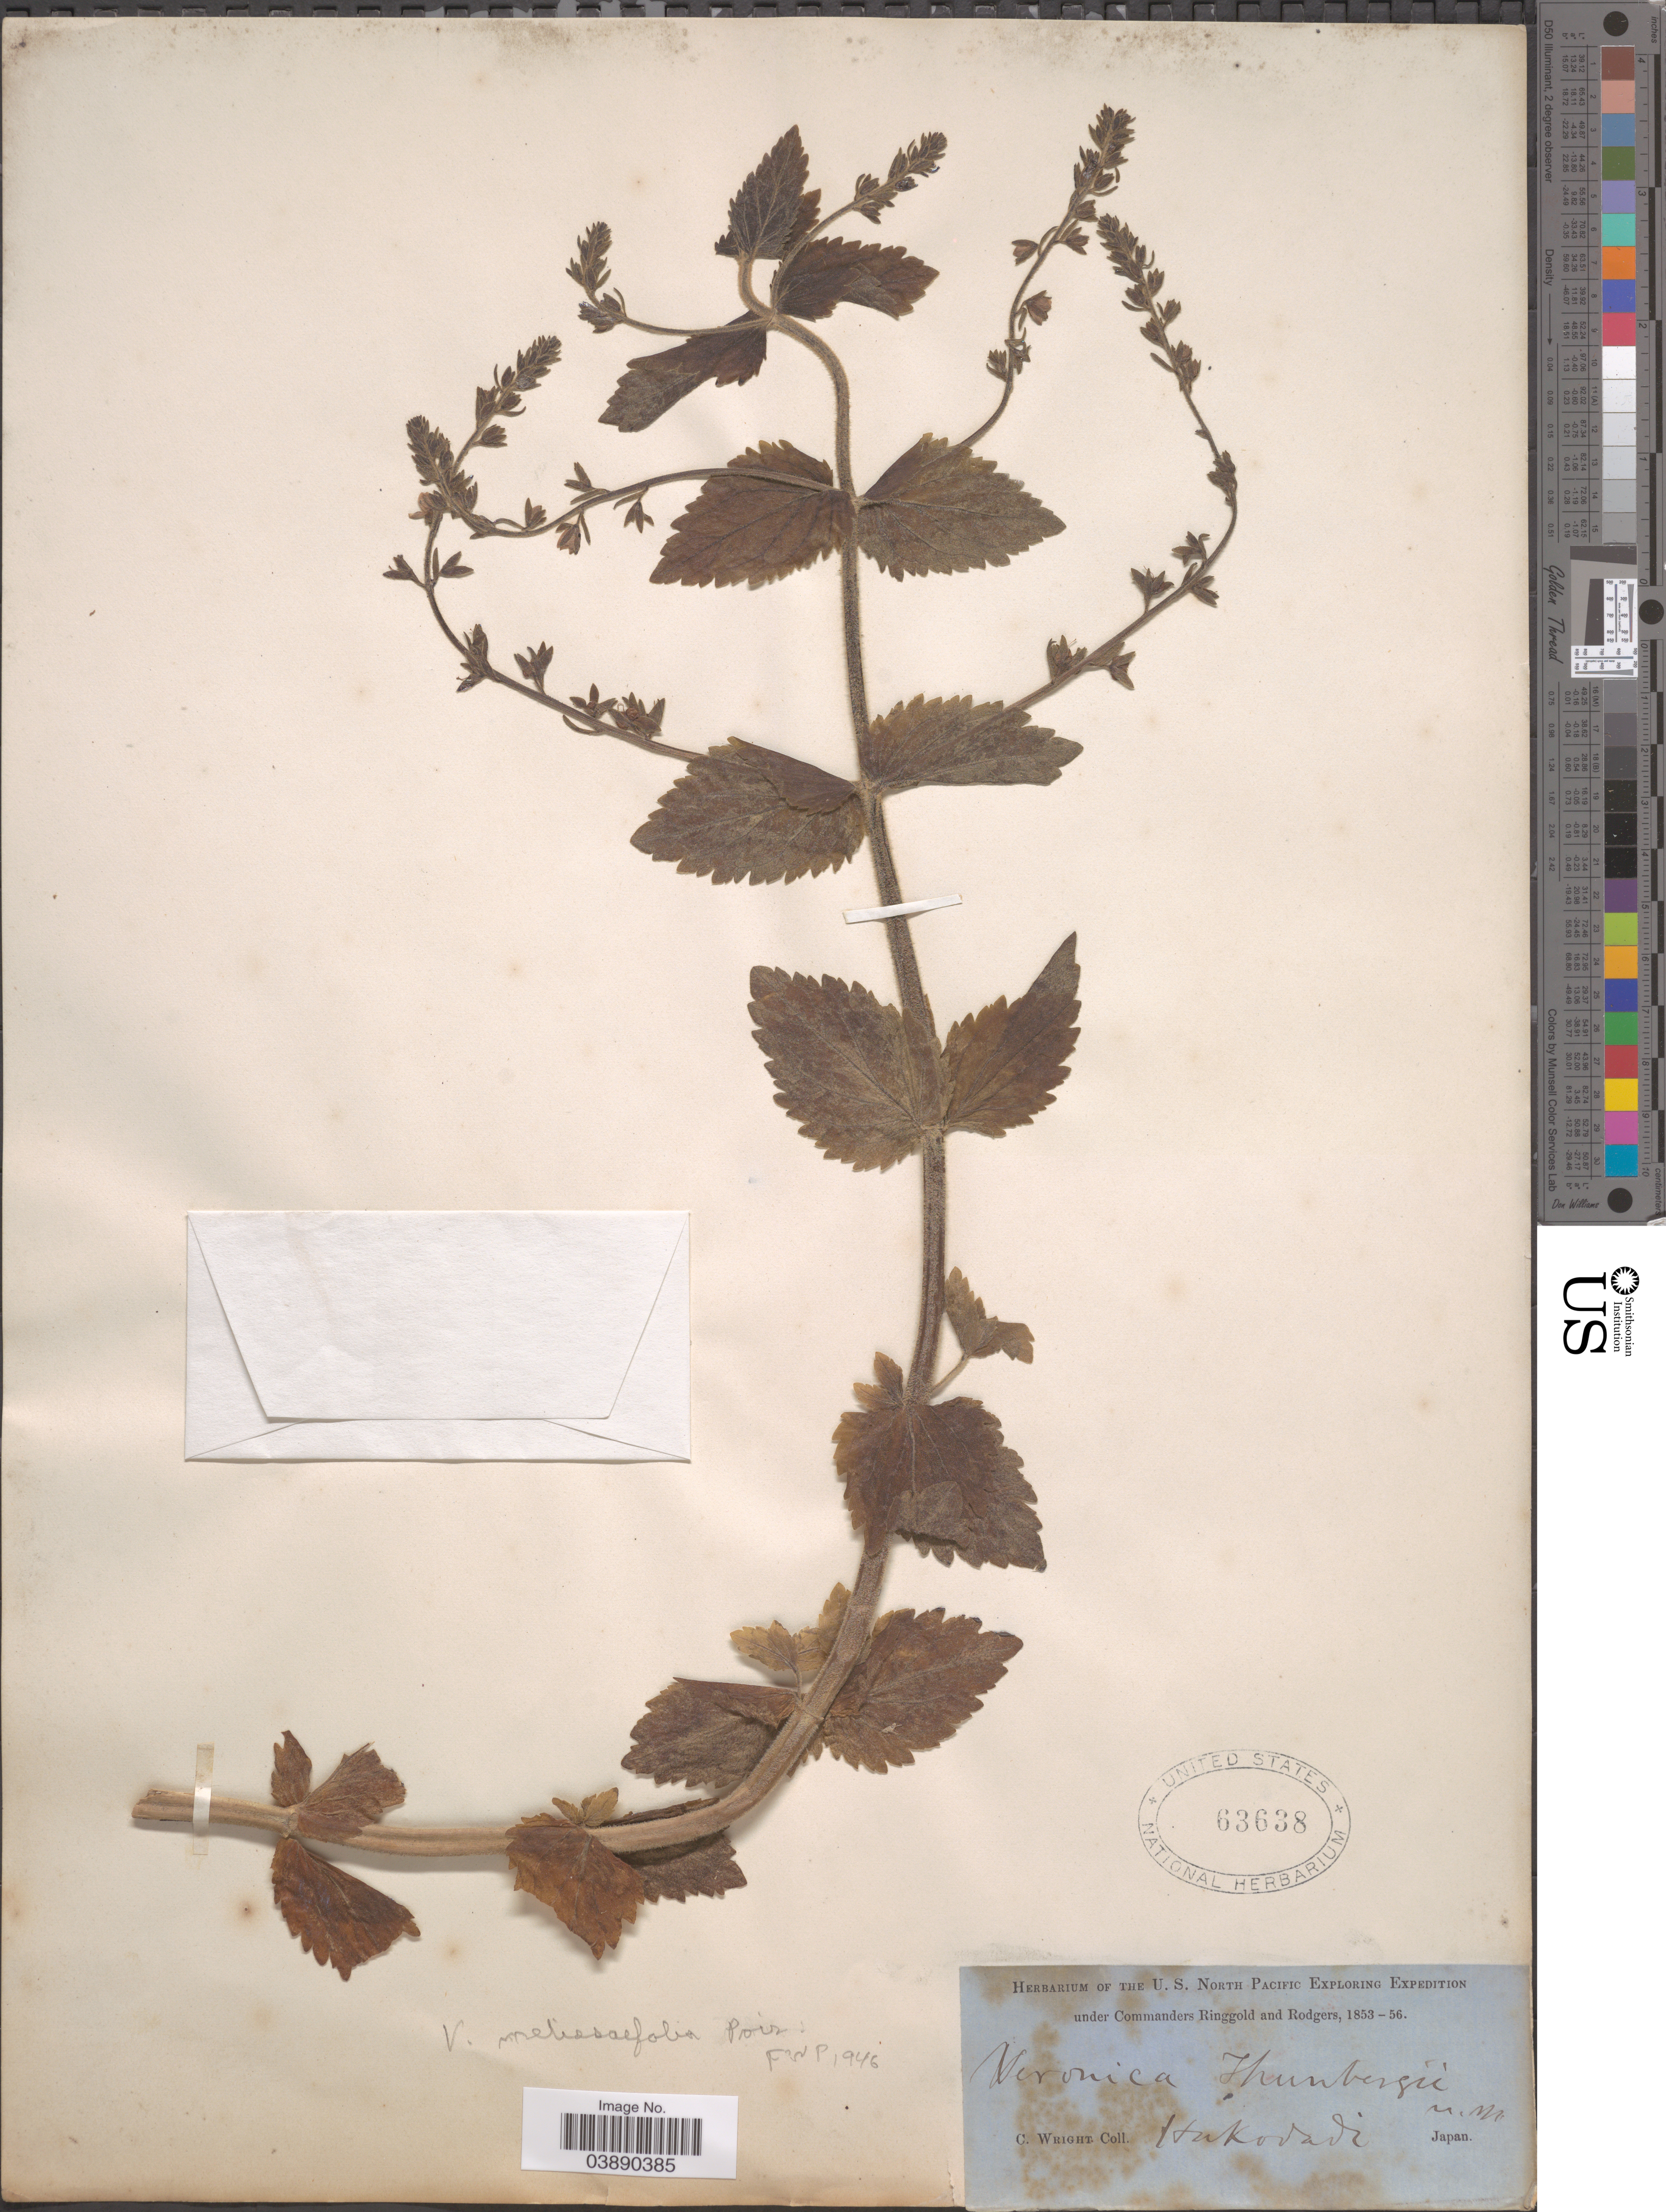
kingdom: Plantae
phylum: Tracheophyta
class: Magnoliopsida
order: Lamiales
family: Plantaginaceae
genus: Veronica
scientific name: Veronica laxa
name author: Benth.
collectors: C. Wright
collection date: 1853/1856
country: Japan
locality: Hakodadi.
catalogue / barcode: US 63638